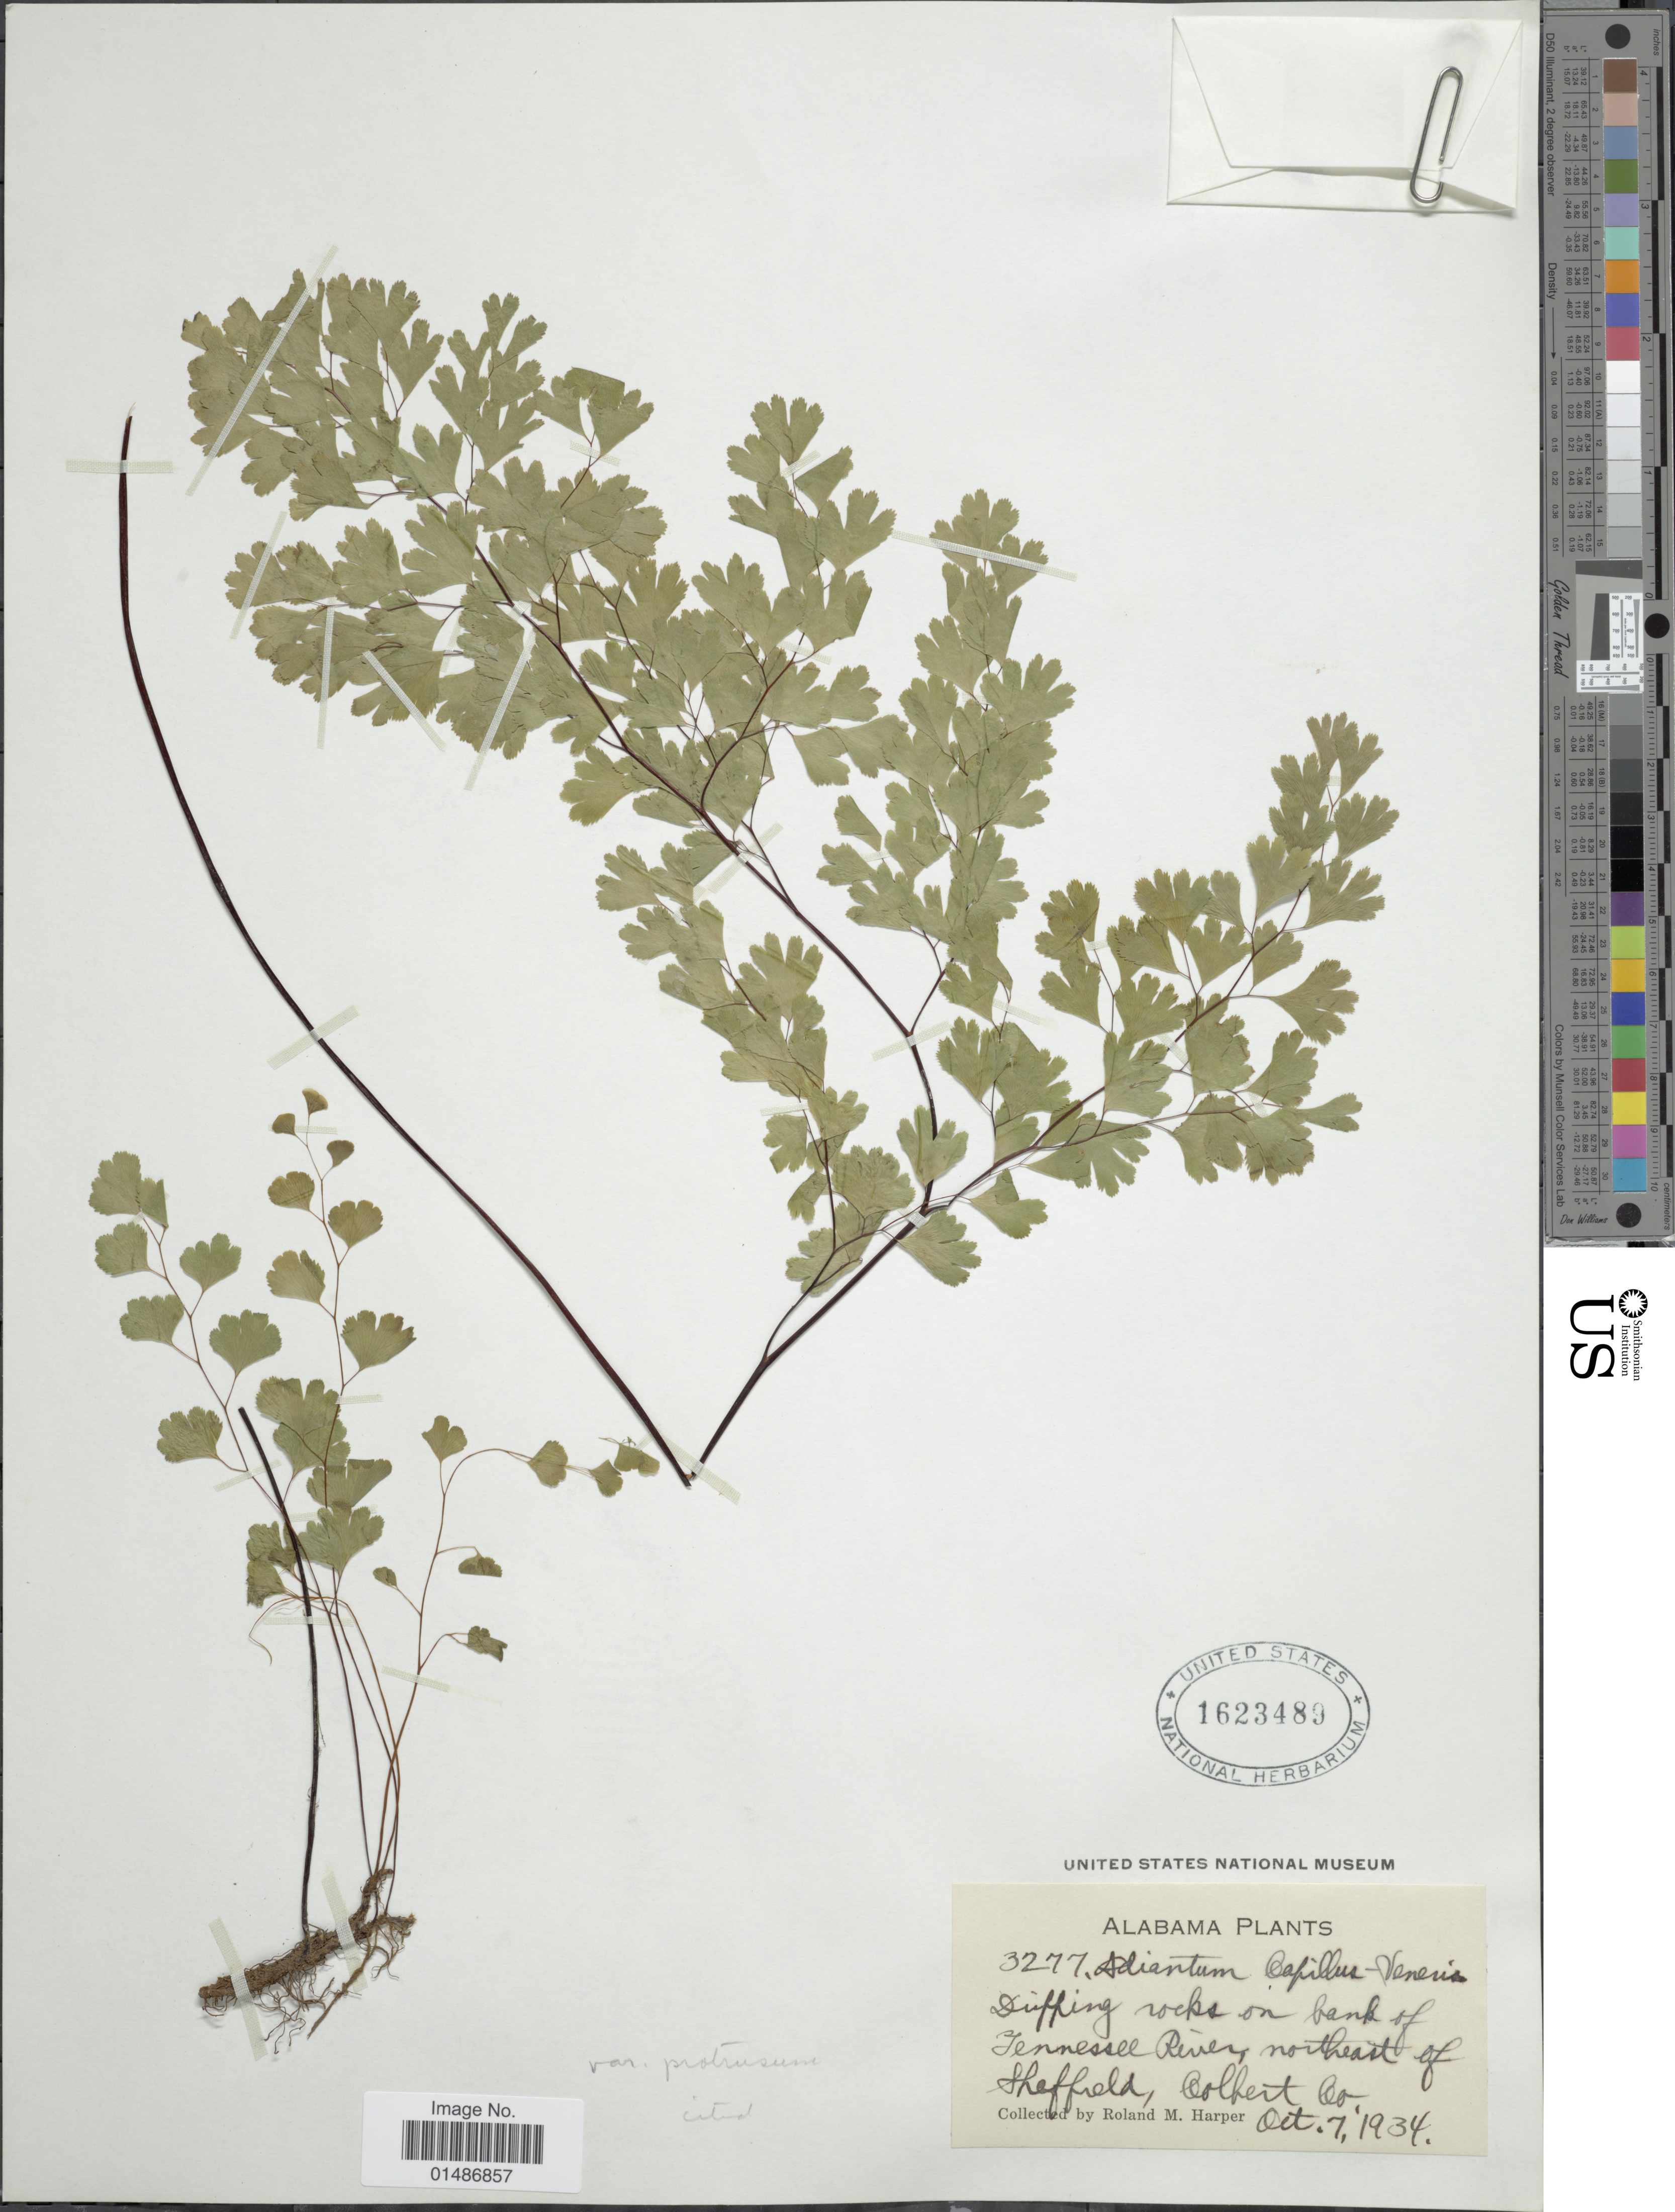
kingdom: Plantae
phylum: Tracheophyta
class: Polypodiopsida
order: Polypodiales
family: Pteridaceae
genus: Adiantum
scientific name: Adiantum capillus-veneris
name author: L.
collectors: R. M. Harper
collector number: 3277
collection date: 1934-10-07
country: United States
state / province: Alabama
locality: Drifting rocks on bank of Tennessee River, northeast of Shaffield, Colbert Co.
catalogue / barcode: US 1623489